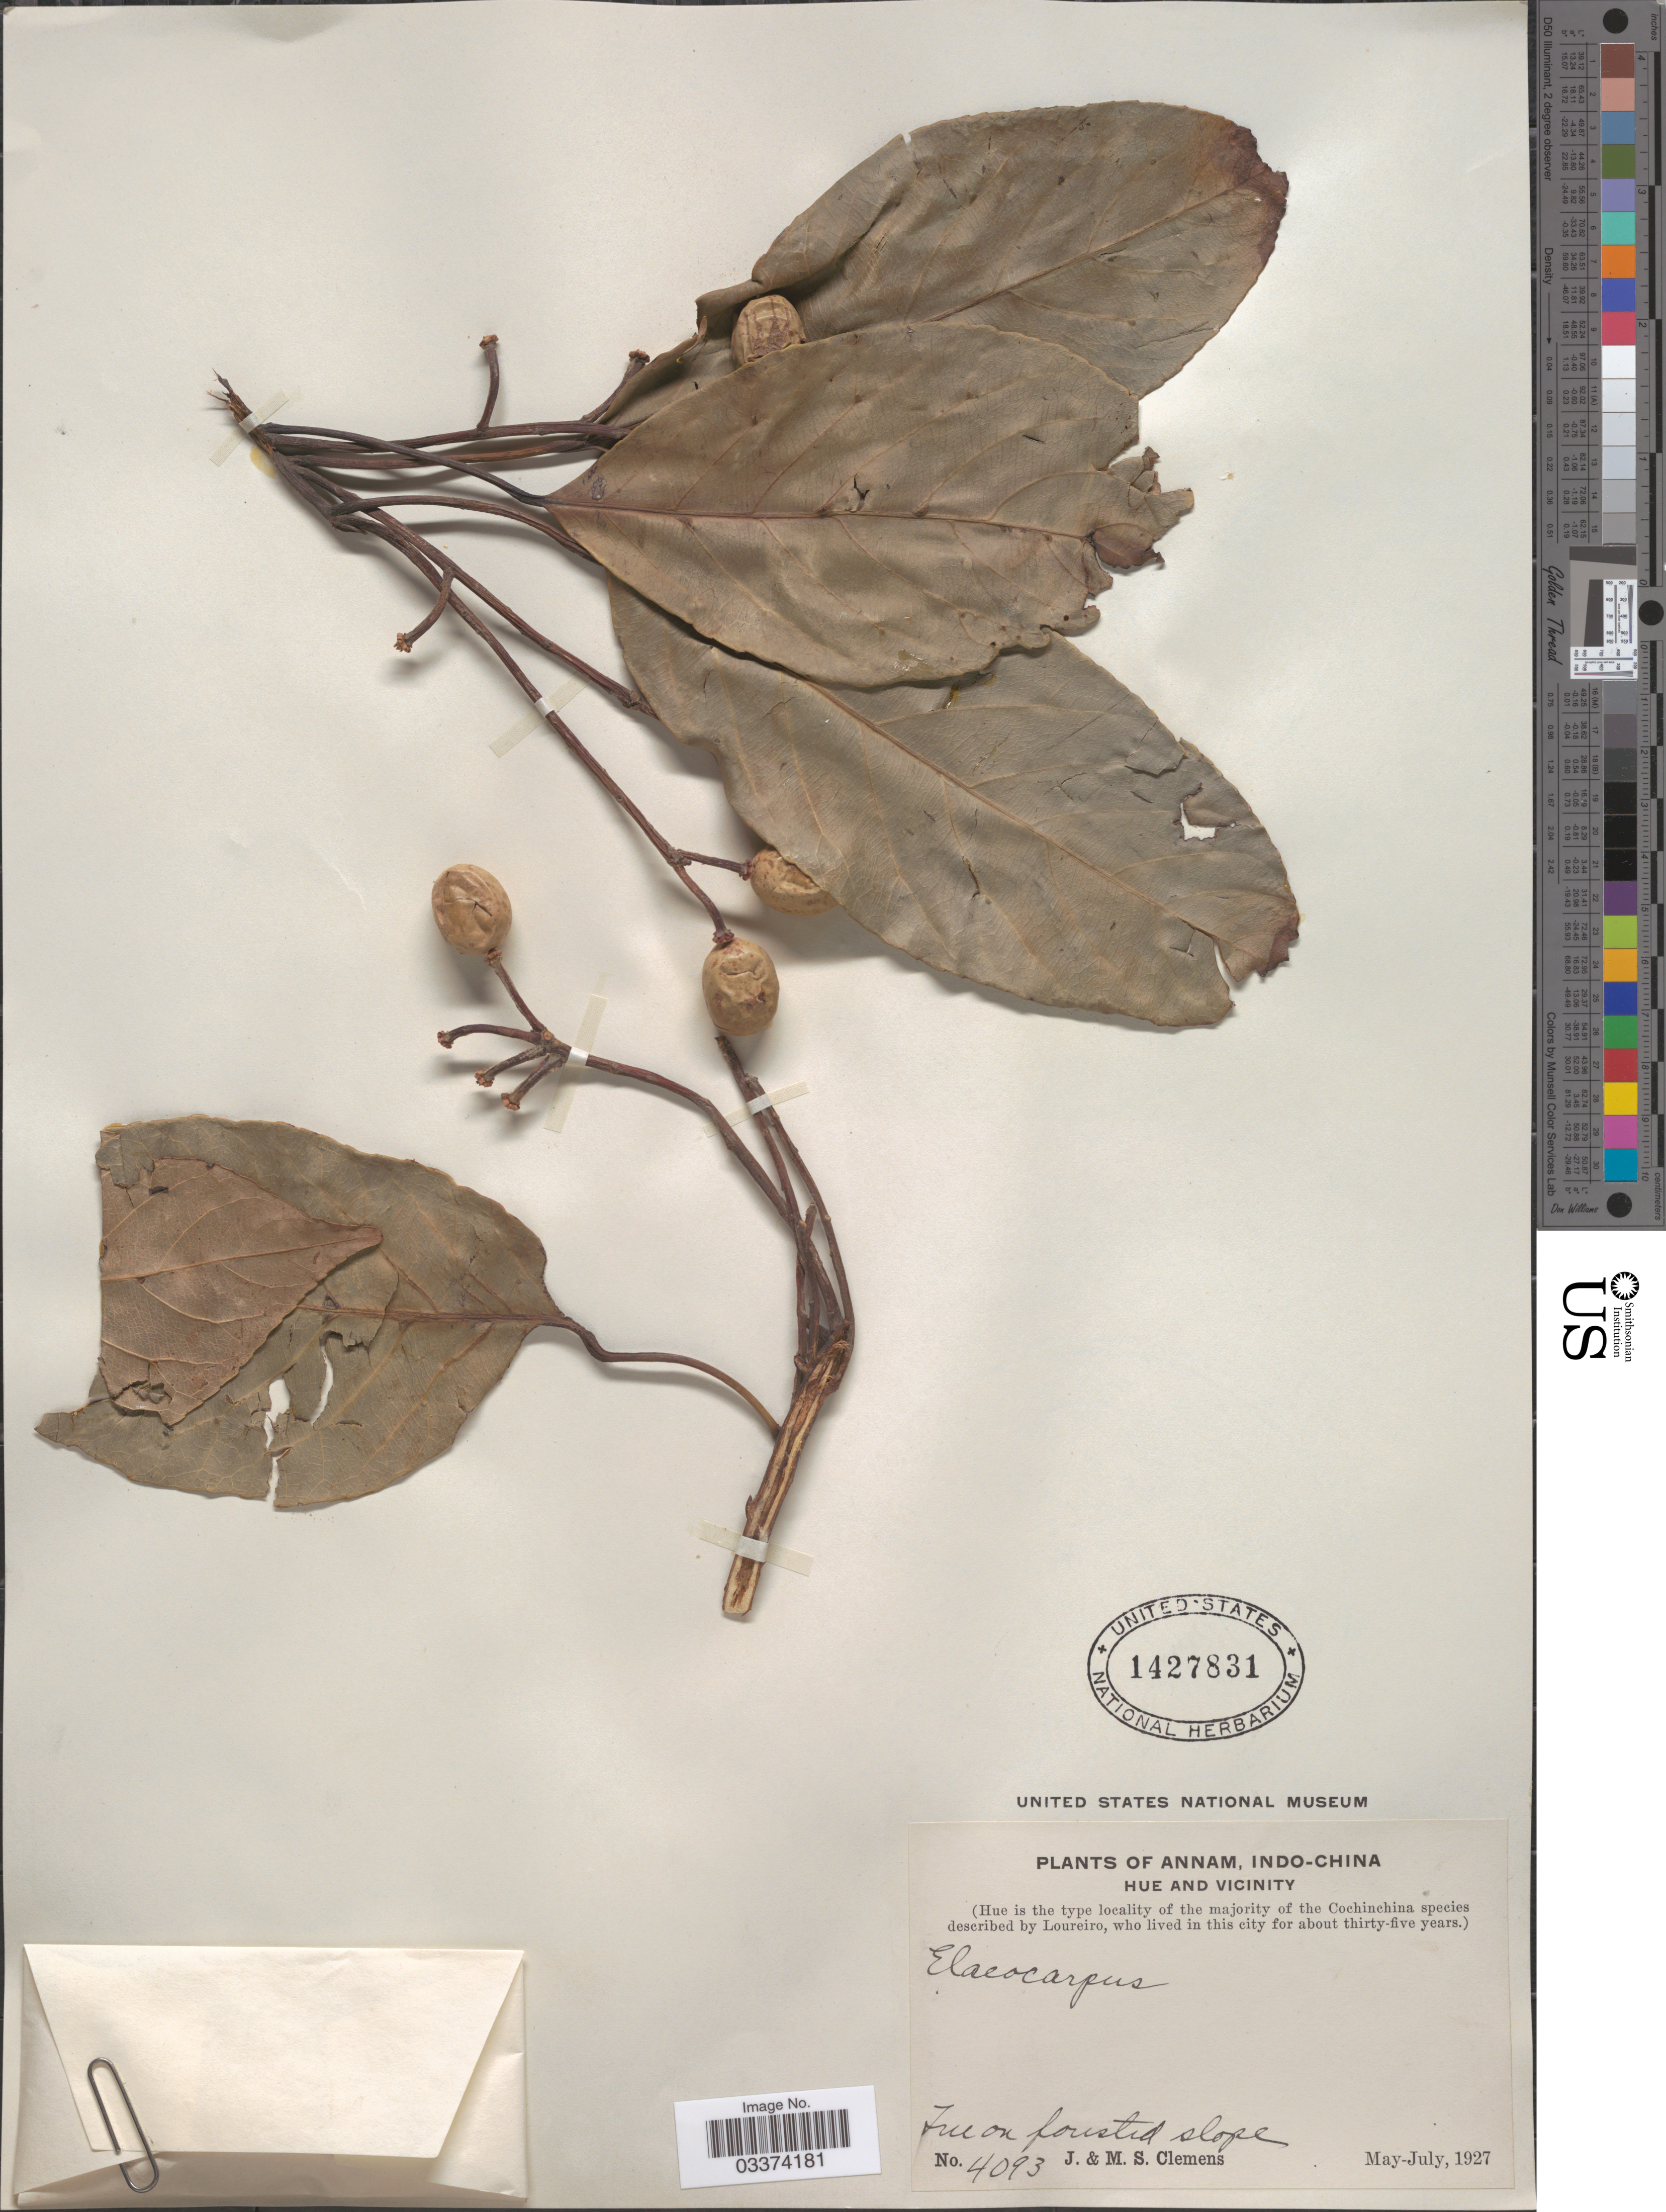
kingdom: Plantae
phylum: Tracheophyta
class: Magnoliopsida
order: Oxalidales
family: Elaeocarpaceae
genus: Elaeocarpus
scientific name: Elaeocarpus sp.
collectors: J. Clemens & M. S. Clemens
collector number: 4093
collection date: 1927-05/1927-07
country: Vietnam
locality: Annam, Indo-China. Hue and vicinity.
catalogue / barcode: US 1427831